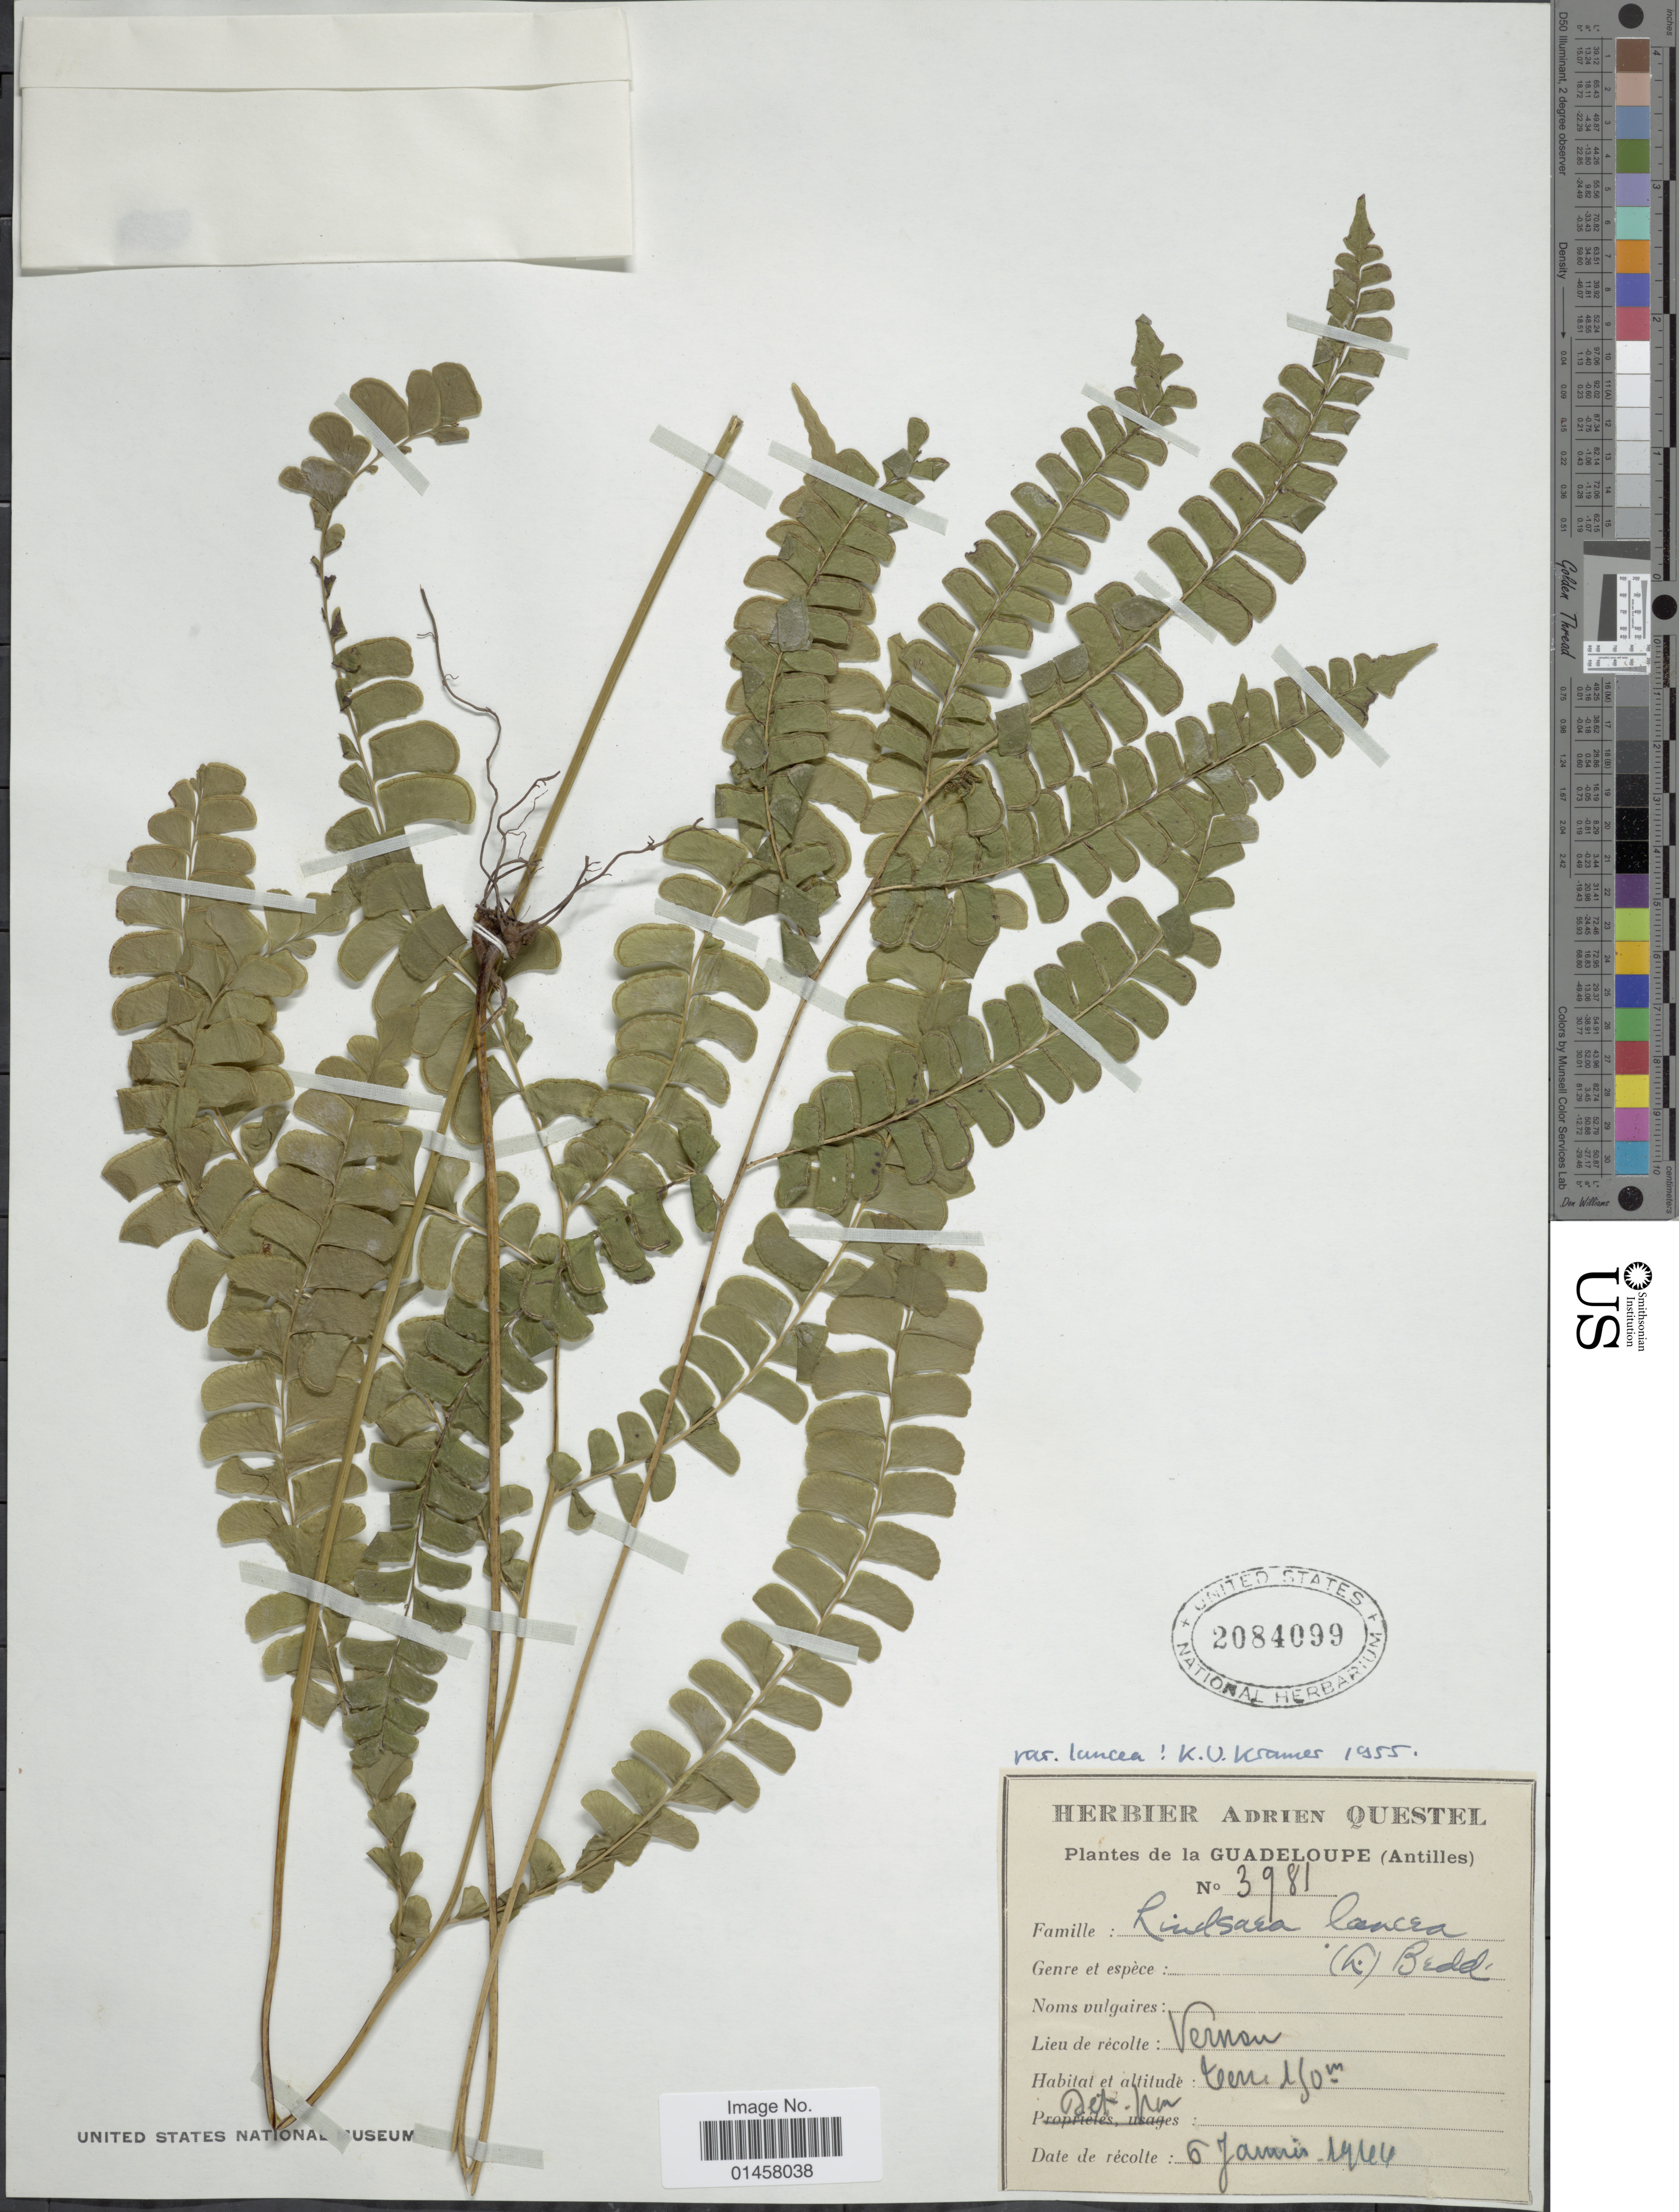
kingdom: Plantae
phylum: Tracheophyta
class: Polypodiopsida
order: Polypodiales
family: Lindsaeaceae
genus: Lindsaea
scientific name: Lindsaea lancea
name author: (L.) Bedd.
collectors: A. Questel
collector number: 3981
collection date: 1944-01-06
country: Guadeloupe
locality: Guadeloupe(Antilles), Vernon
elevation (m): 150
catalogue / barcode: US 2084099